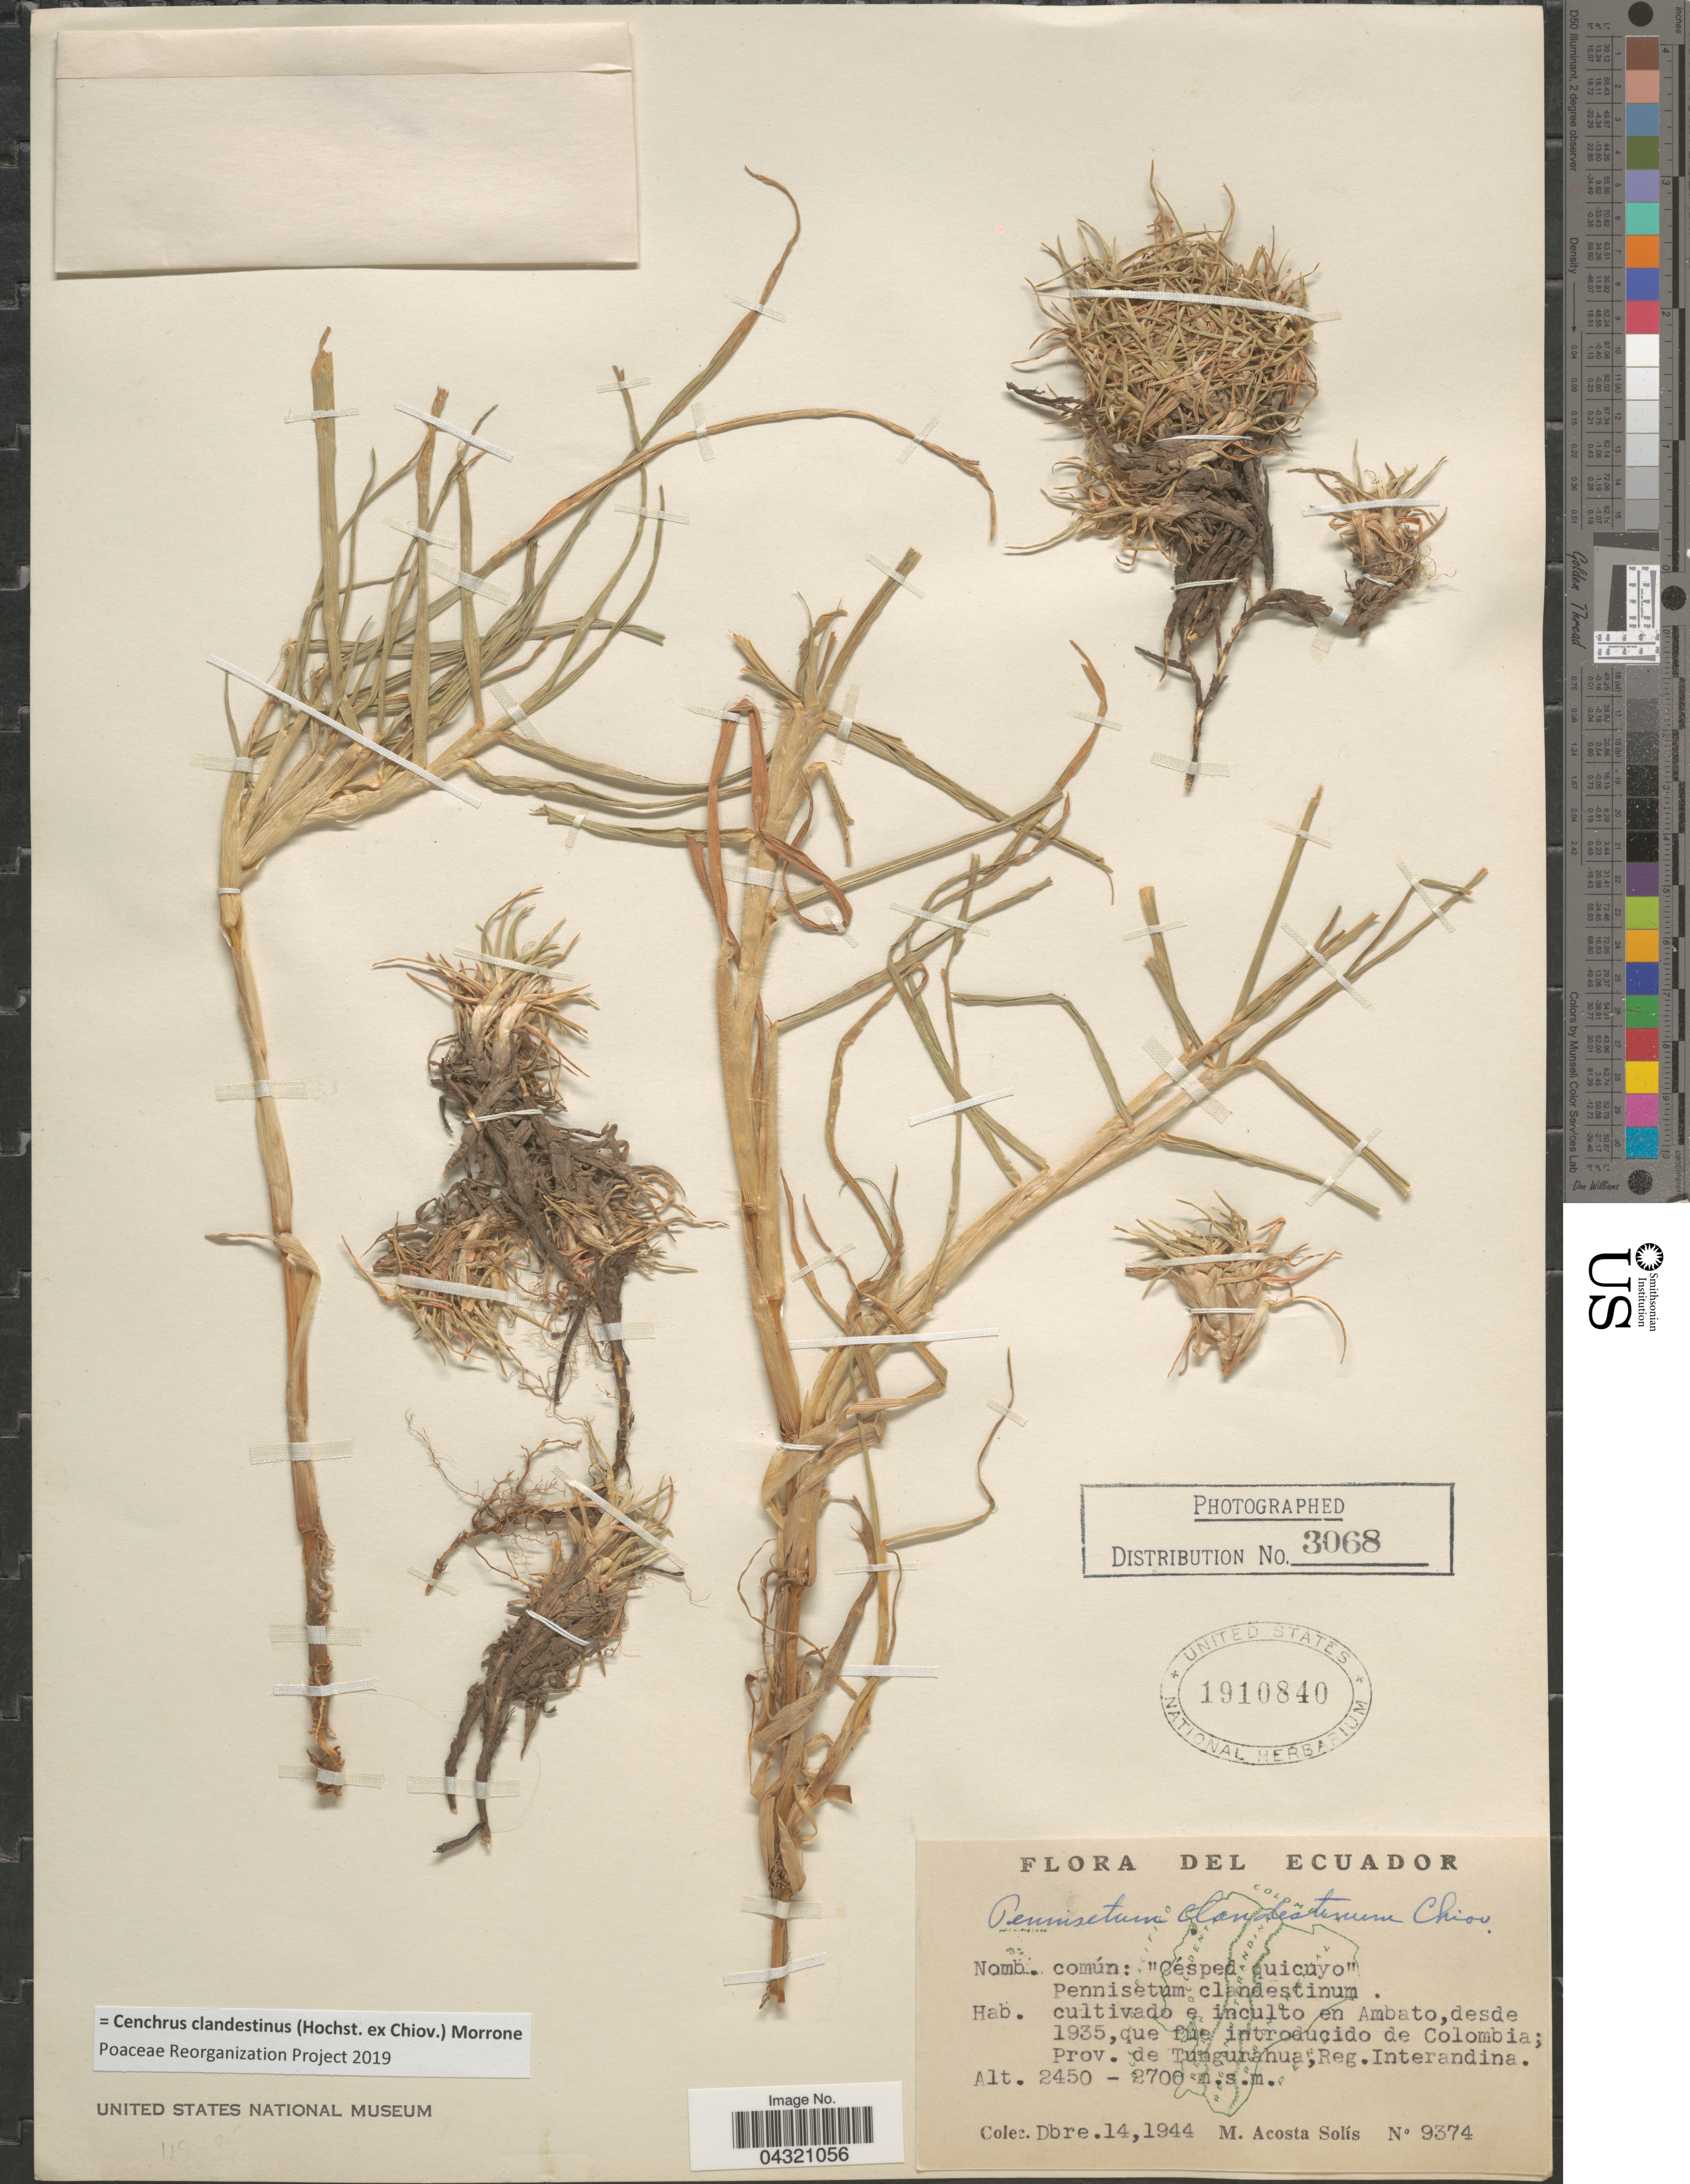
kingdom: Plantae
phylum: Tracheophyta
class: Liliopsida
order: Poales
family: Poaceae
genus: Cenchrus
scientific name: Cenchrus clandestinus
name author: (Hochst. & Chiov.) Morrone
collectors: M. Acosta Solis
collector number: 9374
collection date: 1944-12-14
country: Ecuador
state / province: Tungurahua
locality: Reg. Interandina.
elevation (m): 2450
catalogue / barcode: US 1910840